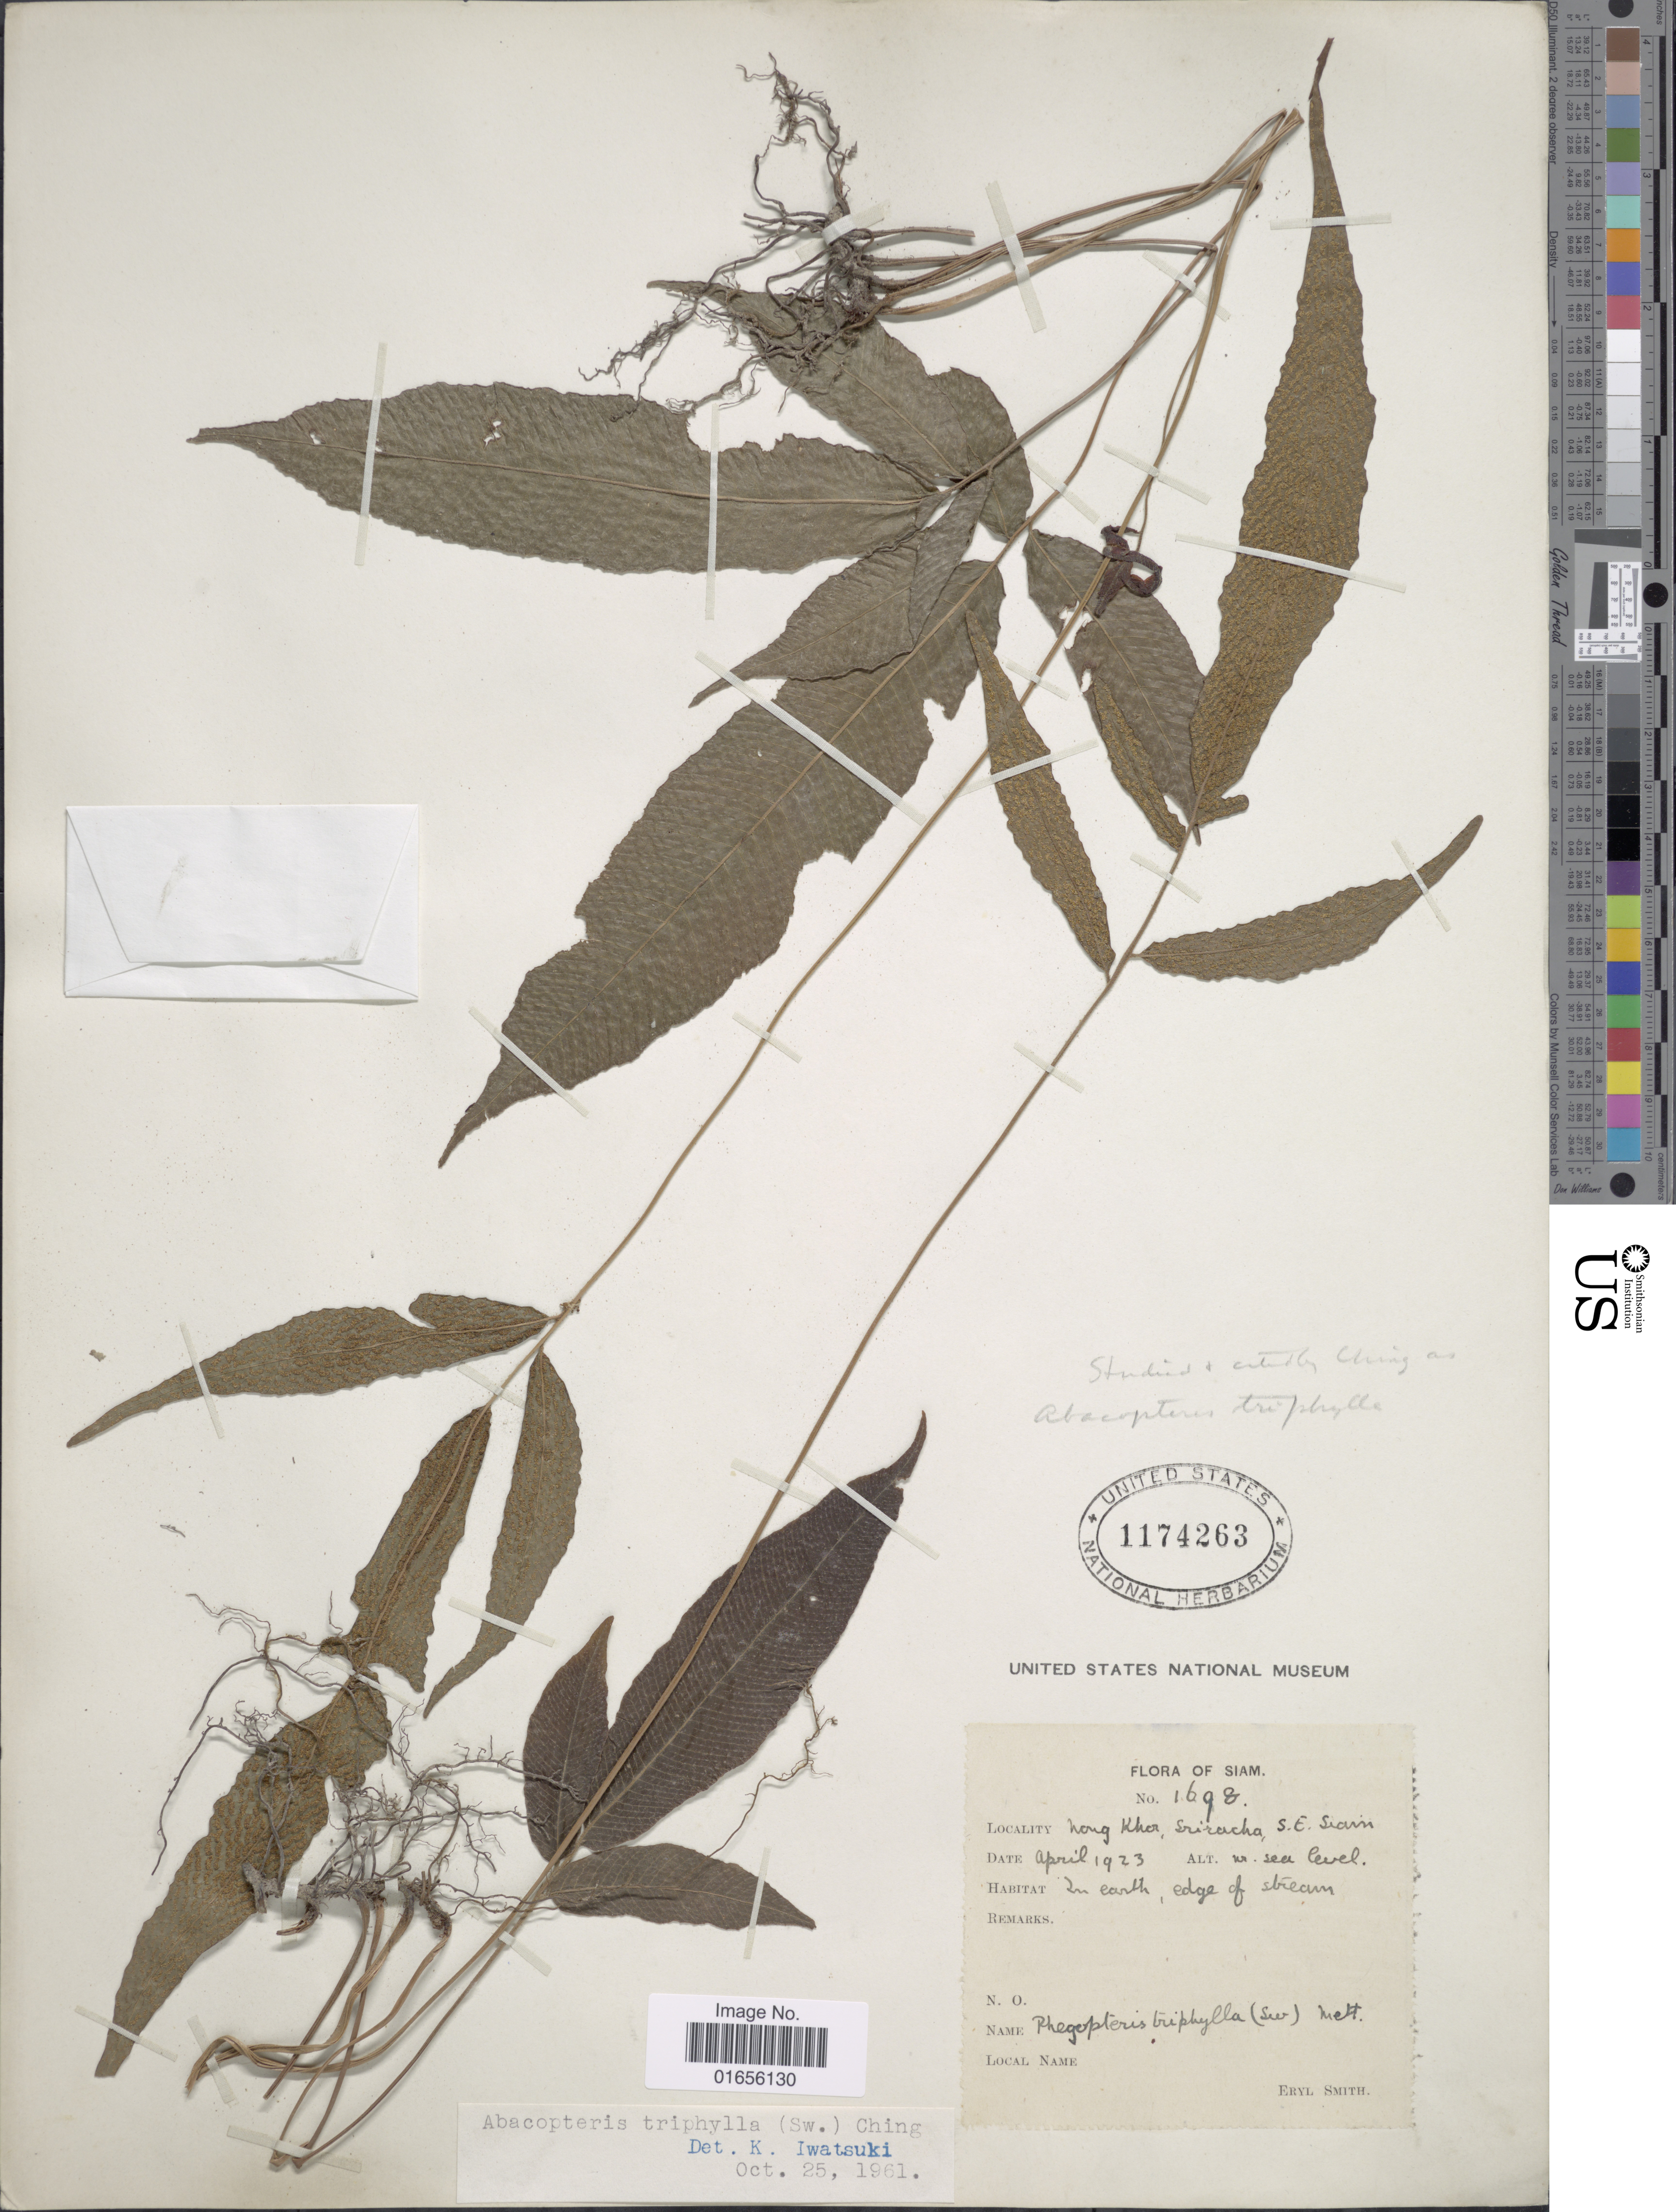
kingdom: Plantae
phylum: Tracheophyta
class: Polypodiopsida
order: Polypodiales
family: Thelypteridaceae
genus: Pronephrium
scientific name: Pronephrium triphyllum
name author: (Sw.) Holttum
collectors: E. Smith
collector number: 1698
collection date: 1923-04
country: Thailand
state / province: Nong Khai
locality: Siam, Nong Khai, Sriracha, S.E. Srarin [interpreted]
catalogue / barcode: US 1174263